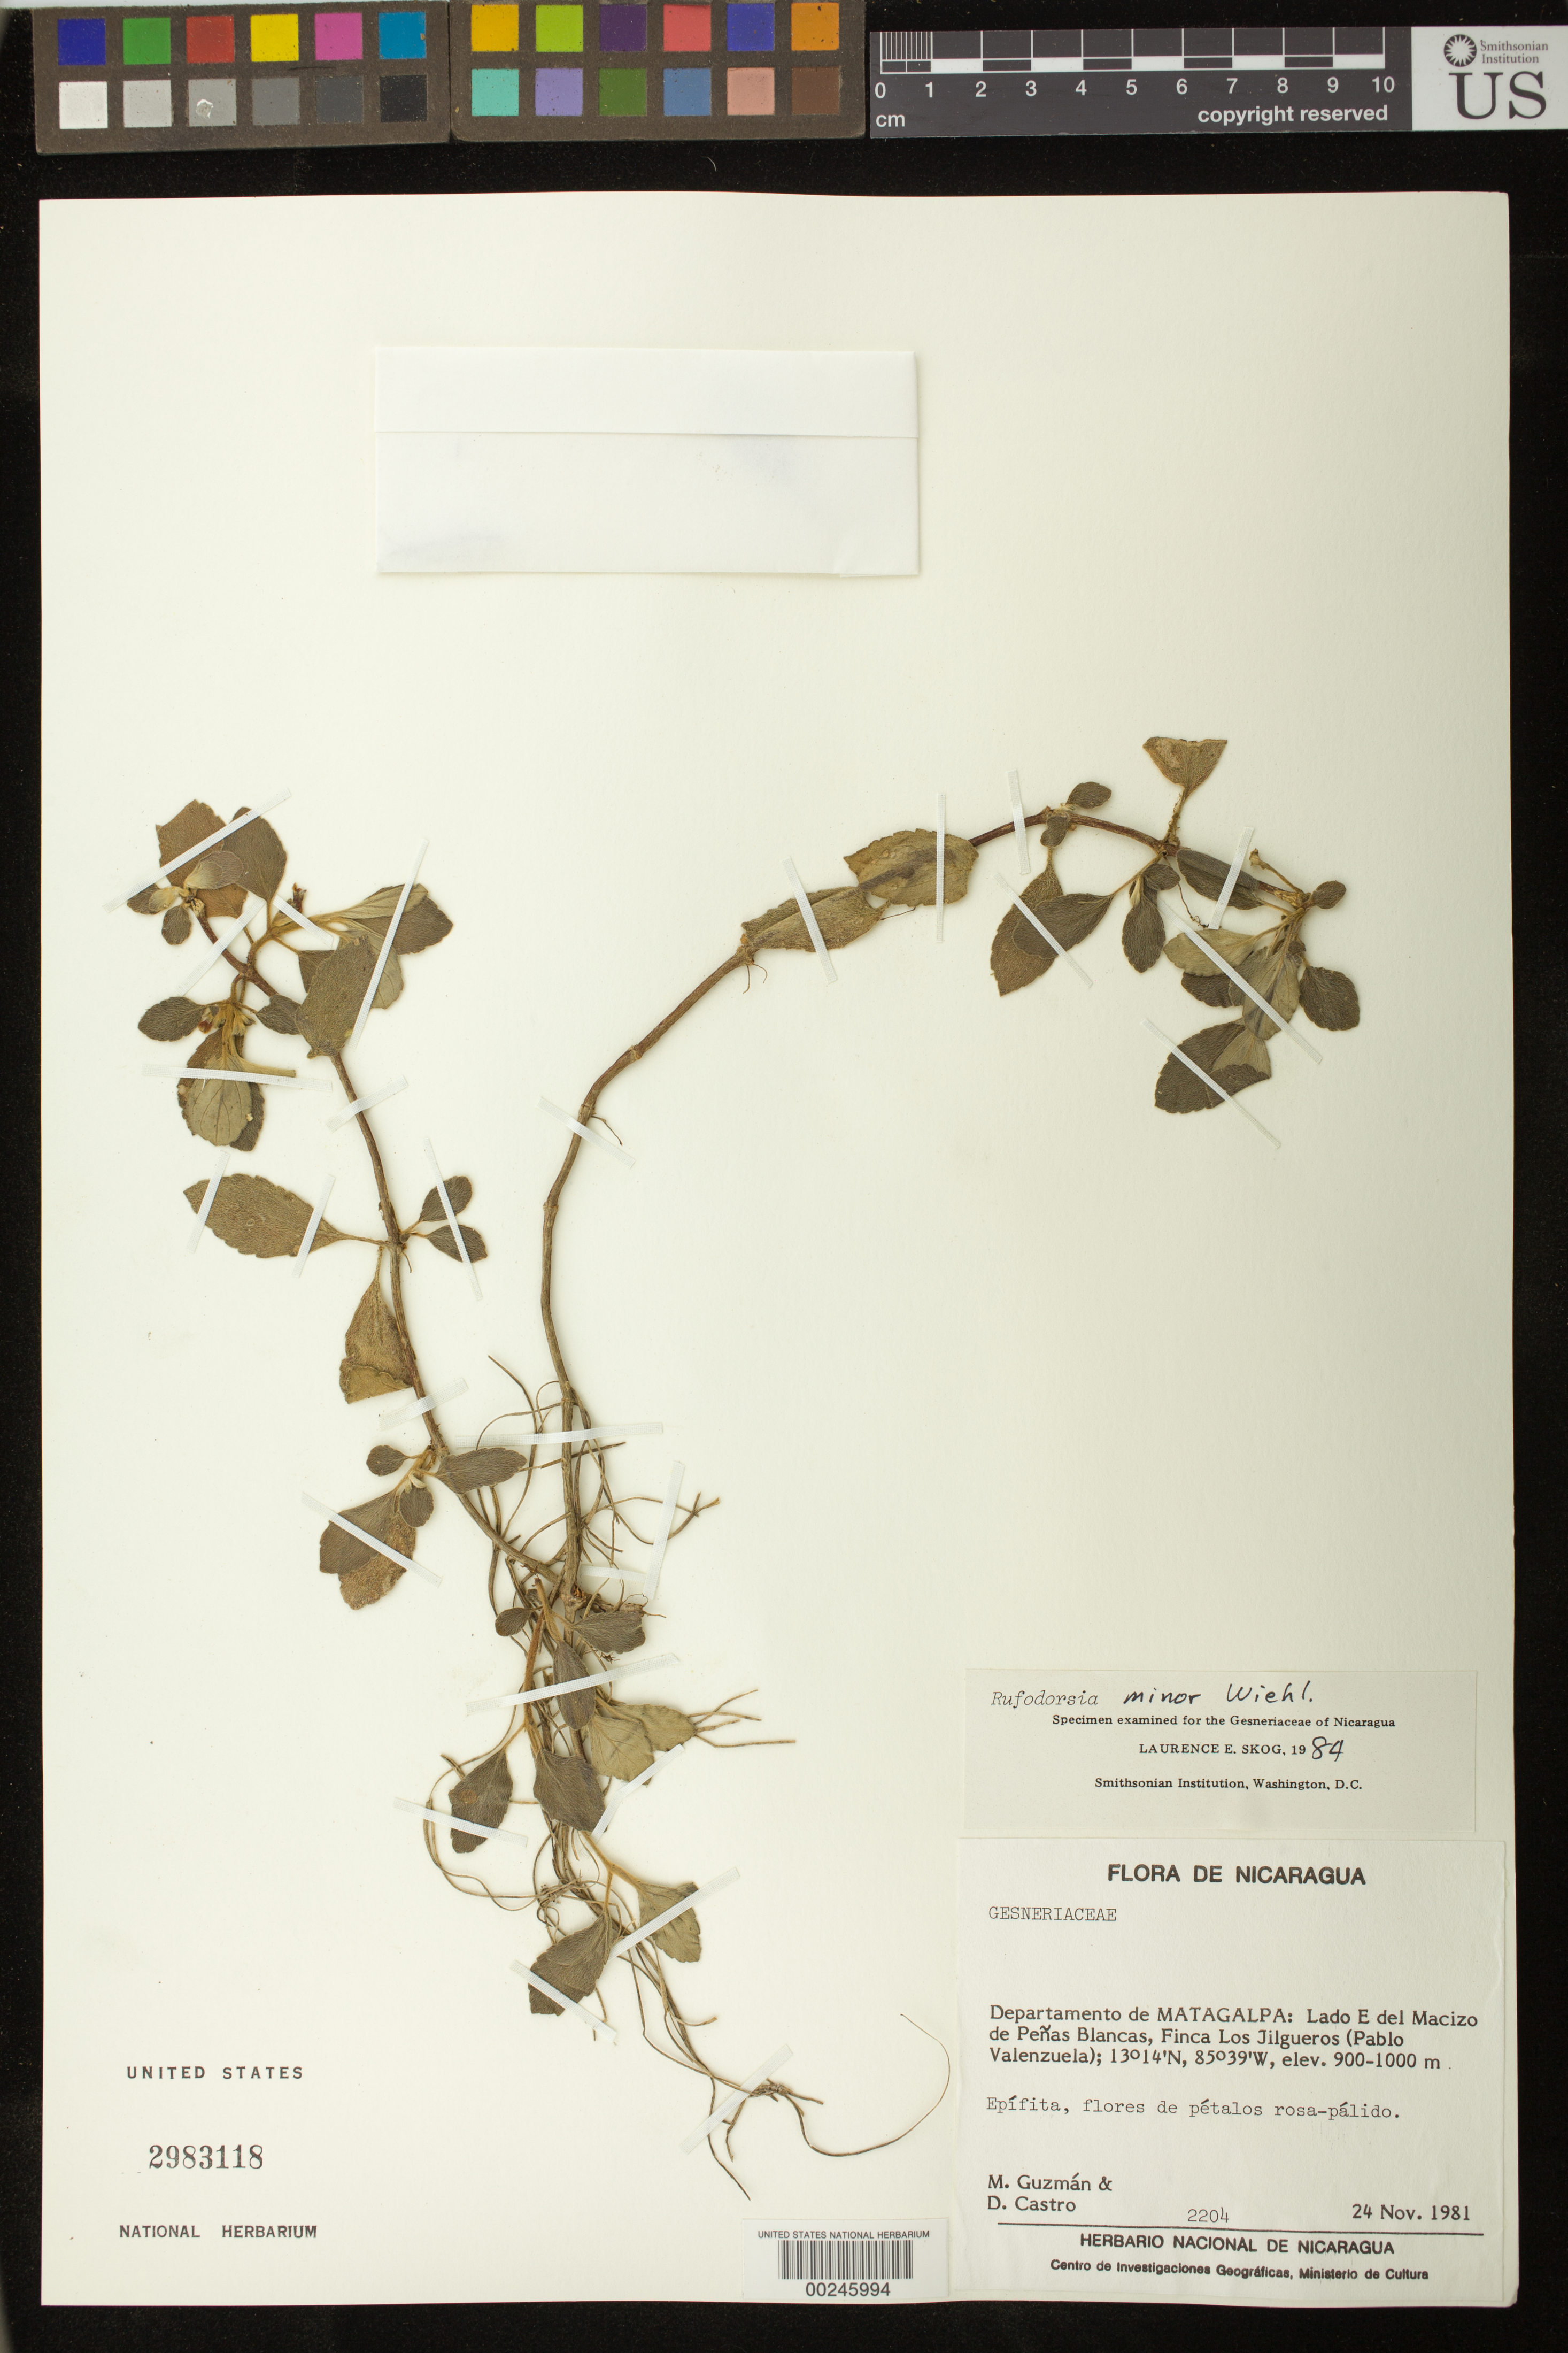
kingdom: Plantae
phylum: Tracheophyta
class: Magnoliopsida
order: Lamiales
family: Gesneriaceae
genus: Rufodorsia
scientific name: Rufodorsia minor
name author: Wiehler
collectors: M. Guzmán & D. Castro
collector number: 2204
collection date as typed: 24 Nov 1981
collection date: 1981-11-24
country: Nicaragua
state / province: Matagalpa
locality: Edge E of Macizo de Penas Blancas, Finca Los Jilgueros (Pablo Valenzuela)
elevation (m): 900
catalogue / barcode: US 2983118